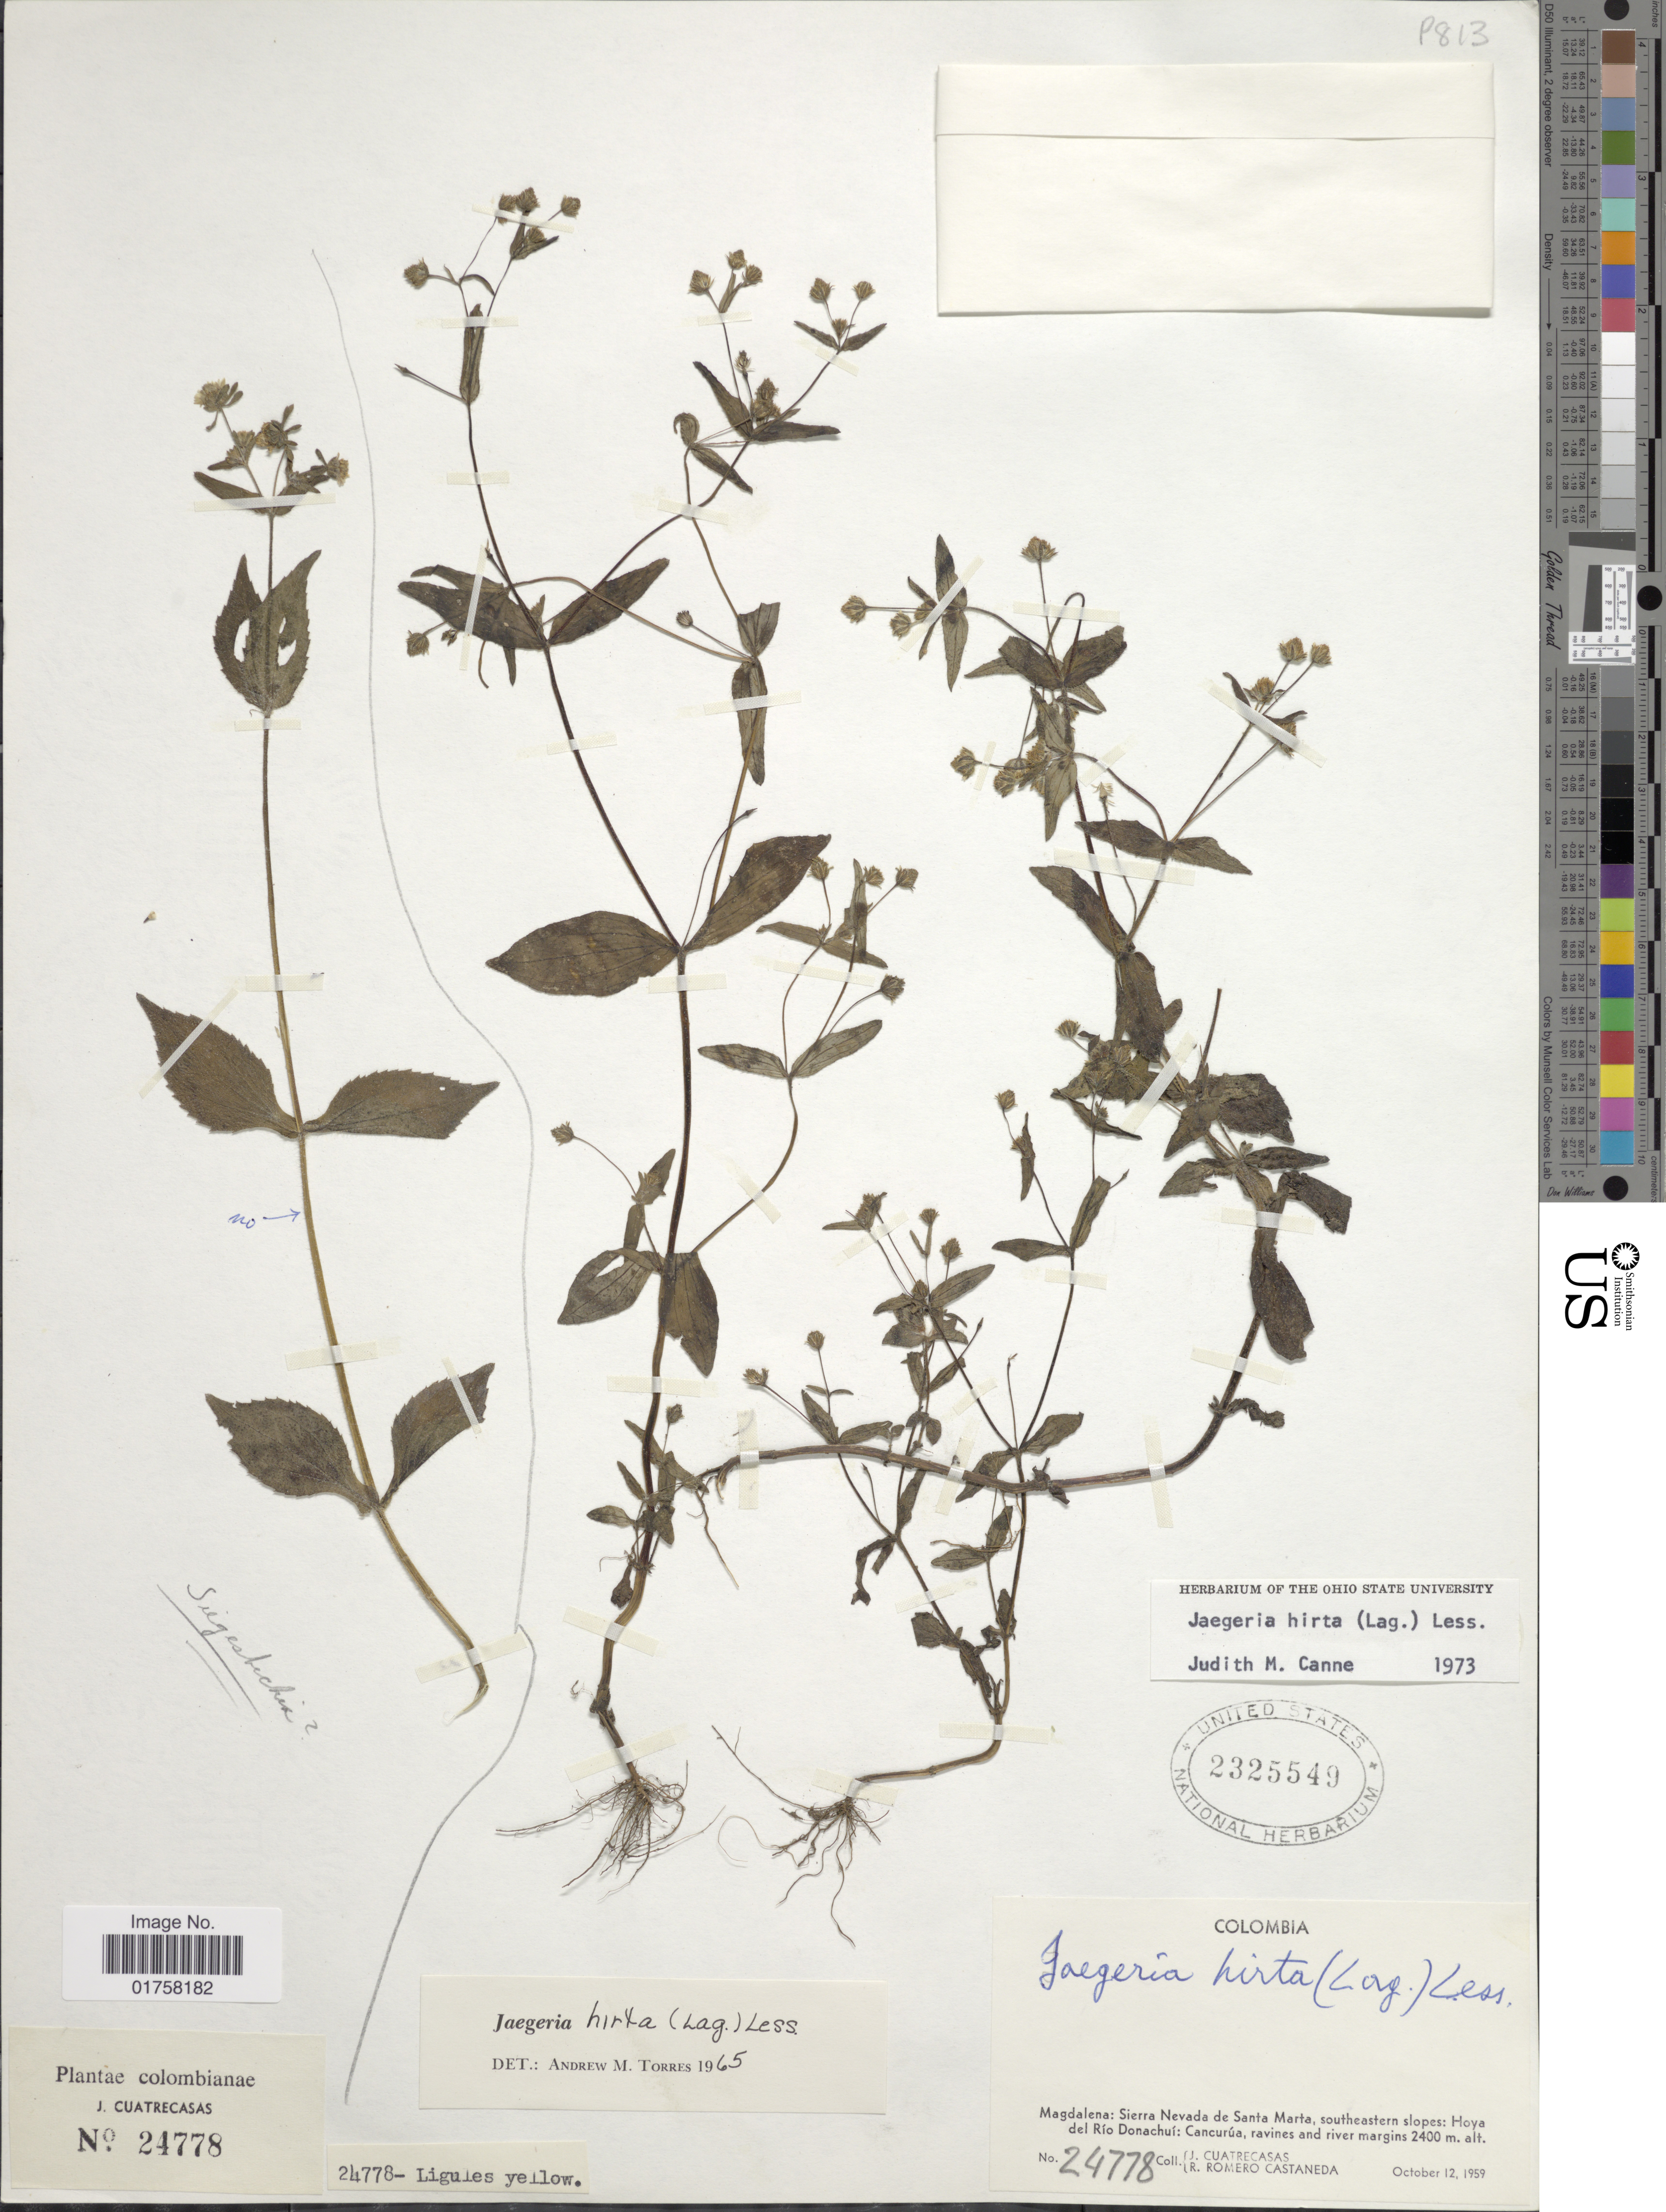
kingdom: Plantae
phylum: Tracheophyta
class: Magnoliopsida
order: Asterales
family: Asteraceae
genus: Jaegeria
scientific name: Jaegeria hirta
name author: (Lag.) Less.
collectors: J. Cuatrecasas & R. Romero Castañeda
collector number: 24778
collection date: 1959-10-12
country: Colombia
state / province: Magdalena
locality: Sierra Nevada de Santa Marta, southeastern slopes: Hoya del Río Donachuí: Cancurúa, ravines and river margines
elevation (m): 2400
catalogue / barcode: US 2325549